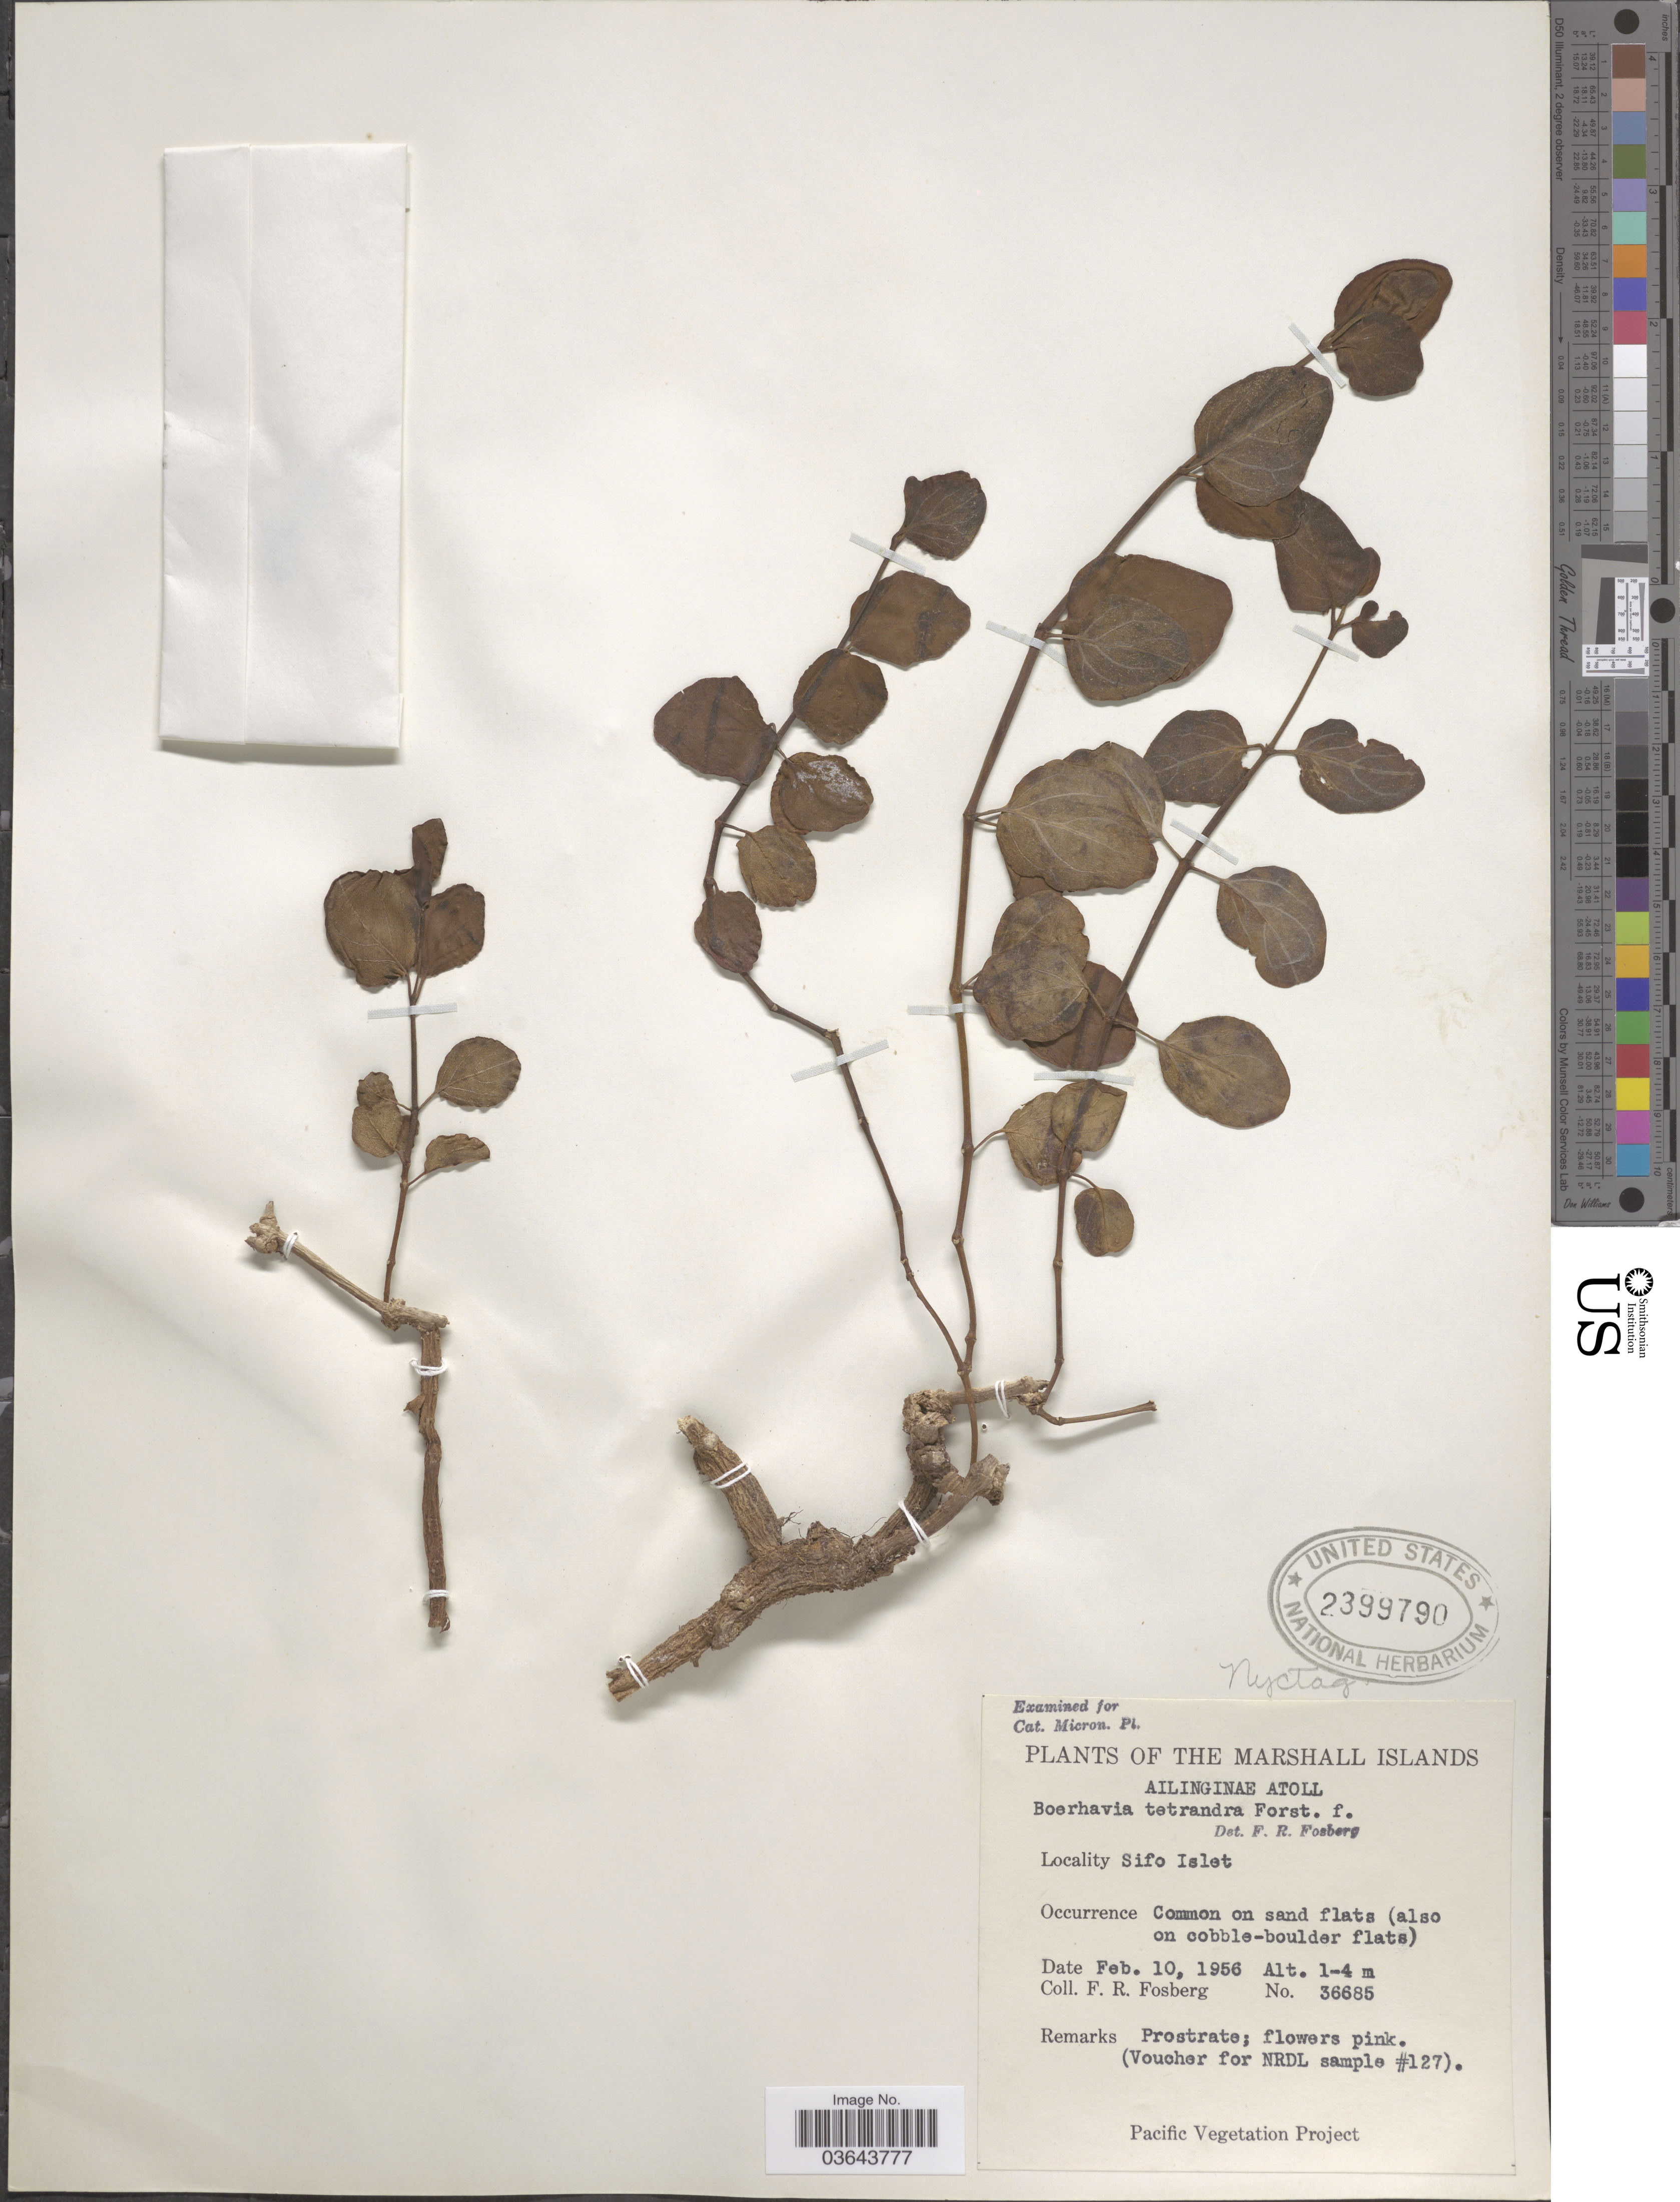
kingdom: Plantae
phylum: Tracheophyta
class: Magnoliopsida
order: Caryophyllales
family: Nyctaginaceae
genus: Boerhavia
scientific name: Boerhavia tetrandra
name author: G. Forst.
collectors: F. R. Fosberg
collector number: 36685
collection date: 1956-02-10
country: Marshall Islands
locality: Ailinginae Atoll. Sifo Islet.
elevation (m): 1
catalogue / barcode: US 2399790